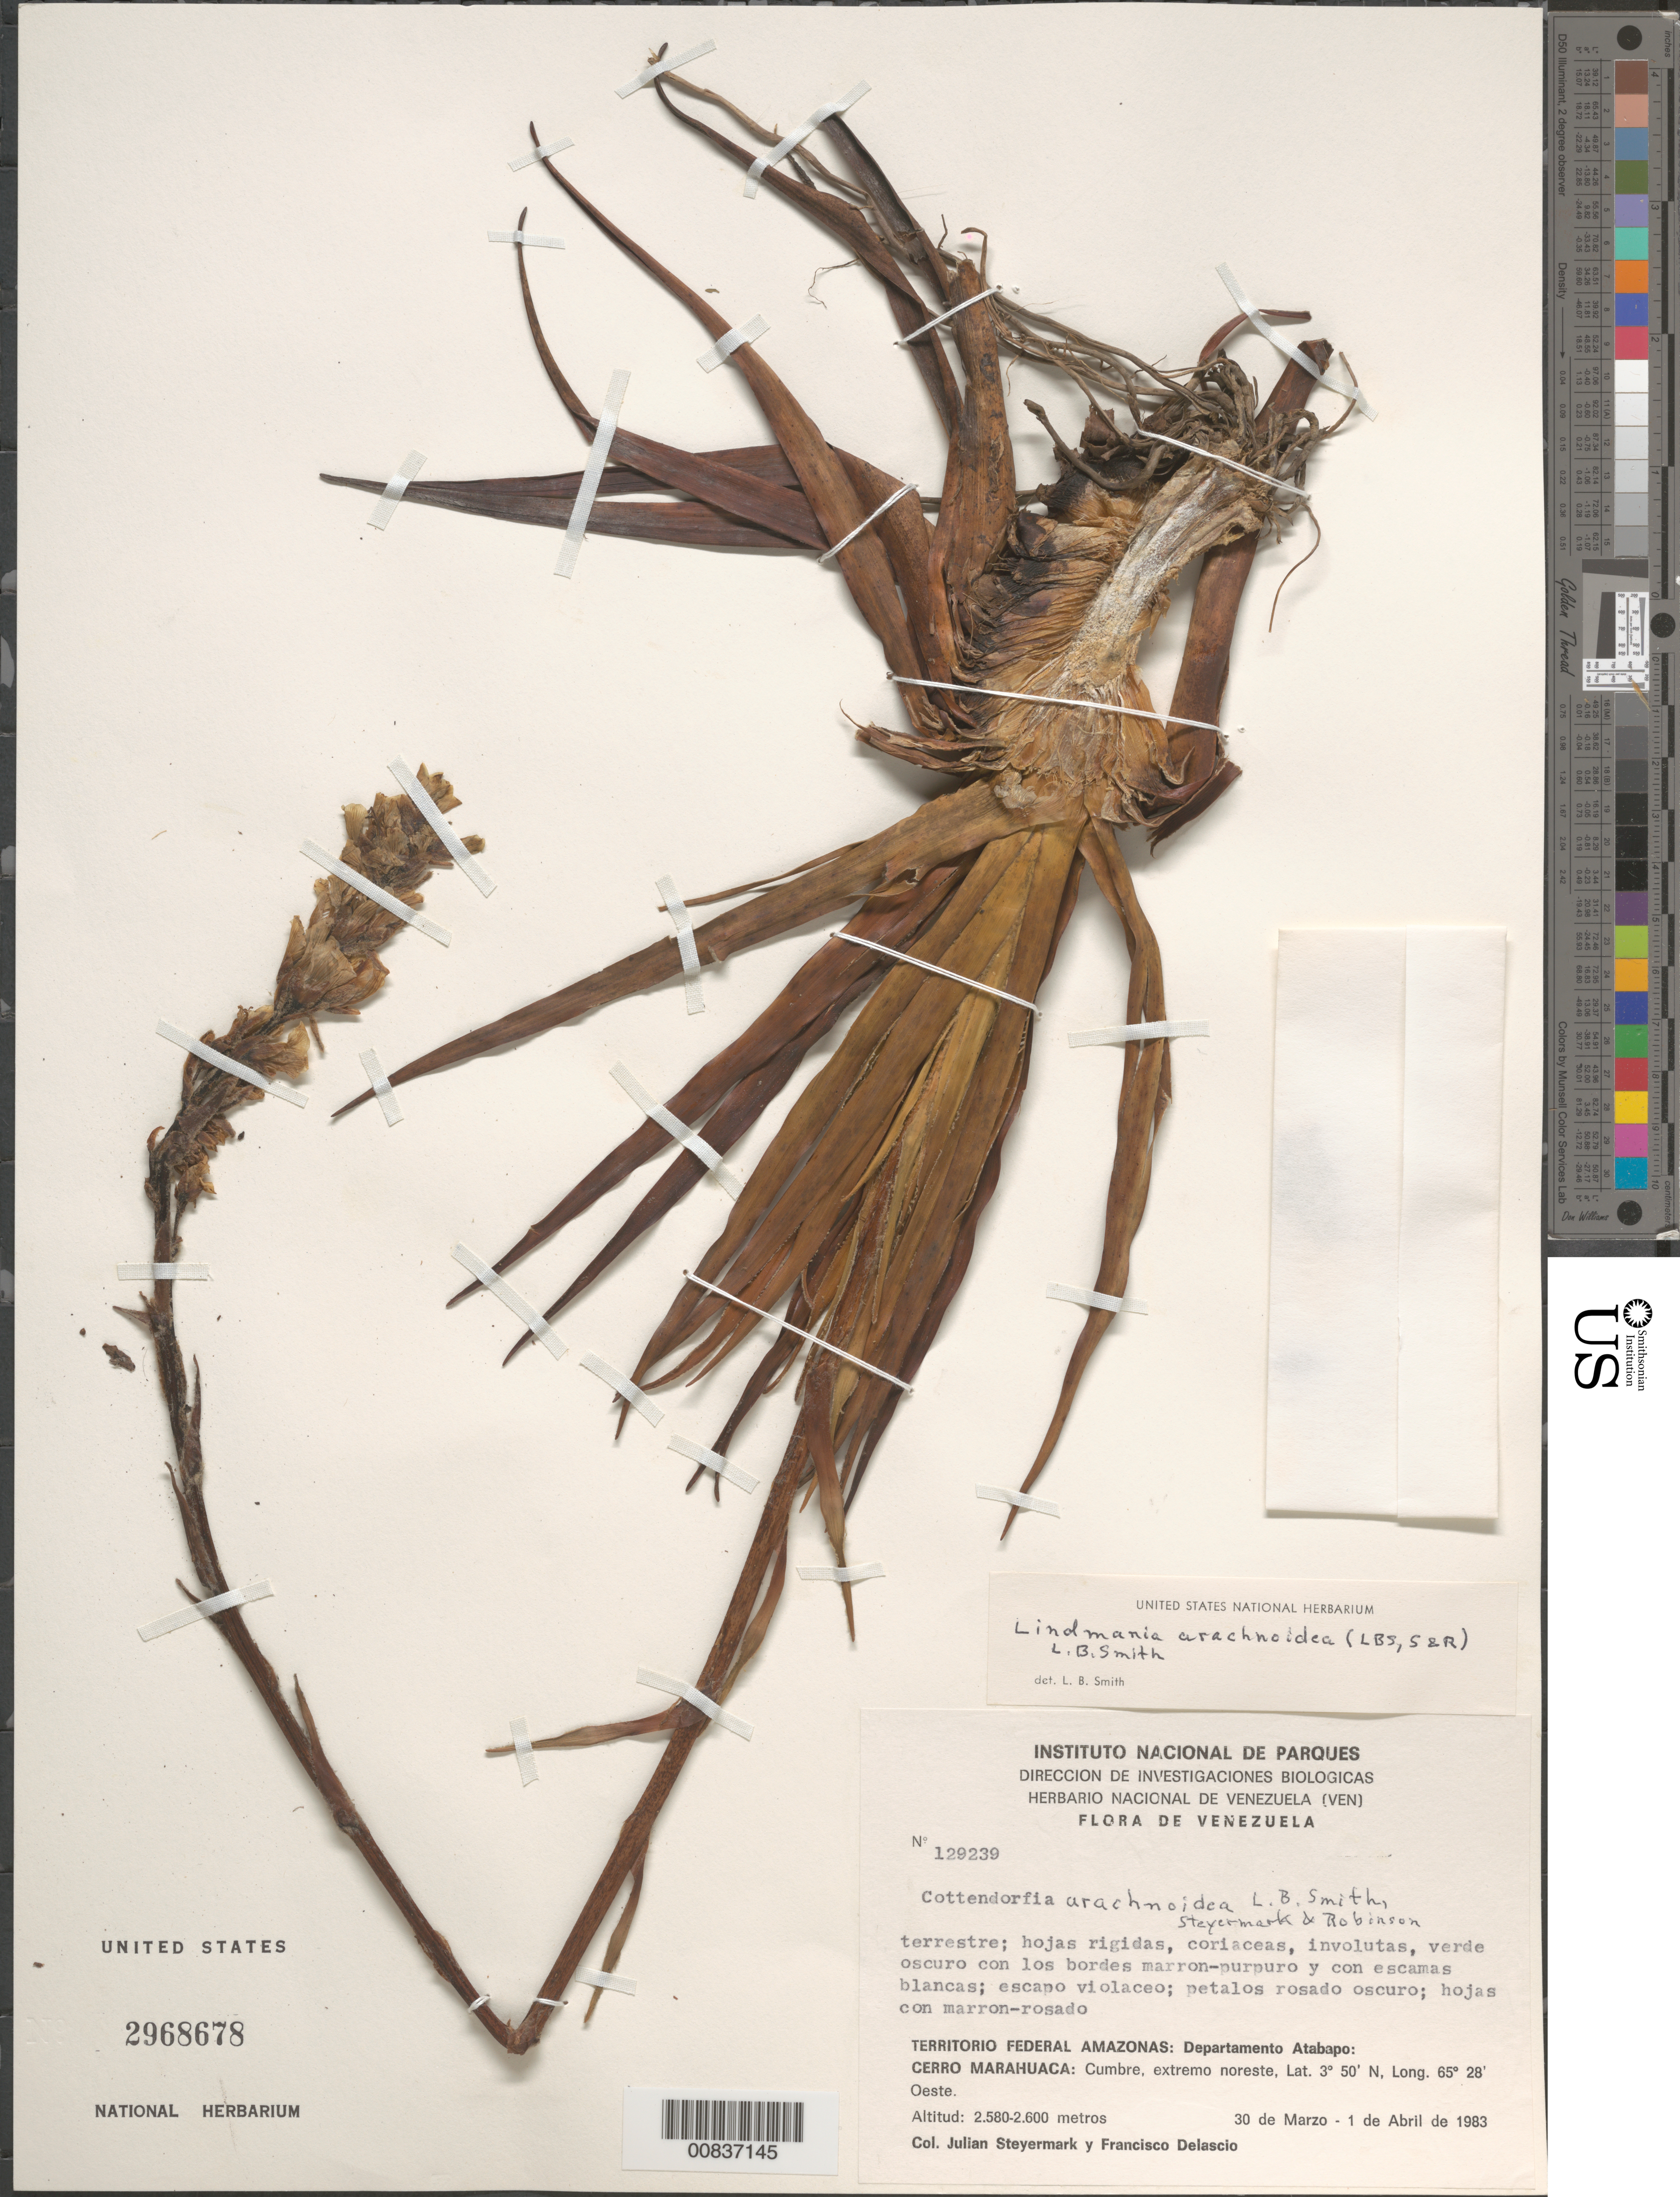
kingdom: Plantae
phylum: Tracheophyta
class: Liliopsida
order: Poales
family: Bromeliaceae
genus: Lindmania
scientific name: Lindmania arachnoidea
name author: (L.B. Sm. et al.) L.B. Sm.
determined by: Smith, Lyman B., (US), NMNH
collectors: J. Steyermark & F. Delascio C.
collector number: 129239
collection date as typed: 30-Mar-83 to 1-Apr-83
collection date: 1983-03-30/1983-04-01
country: Venezuela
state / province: Amazonas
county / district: Atabapo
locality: Cerro Marahuaca., cumbre, extremo noreste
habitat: Summit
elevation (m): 2580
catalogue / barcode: US 2968678